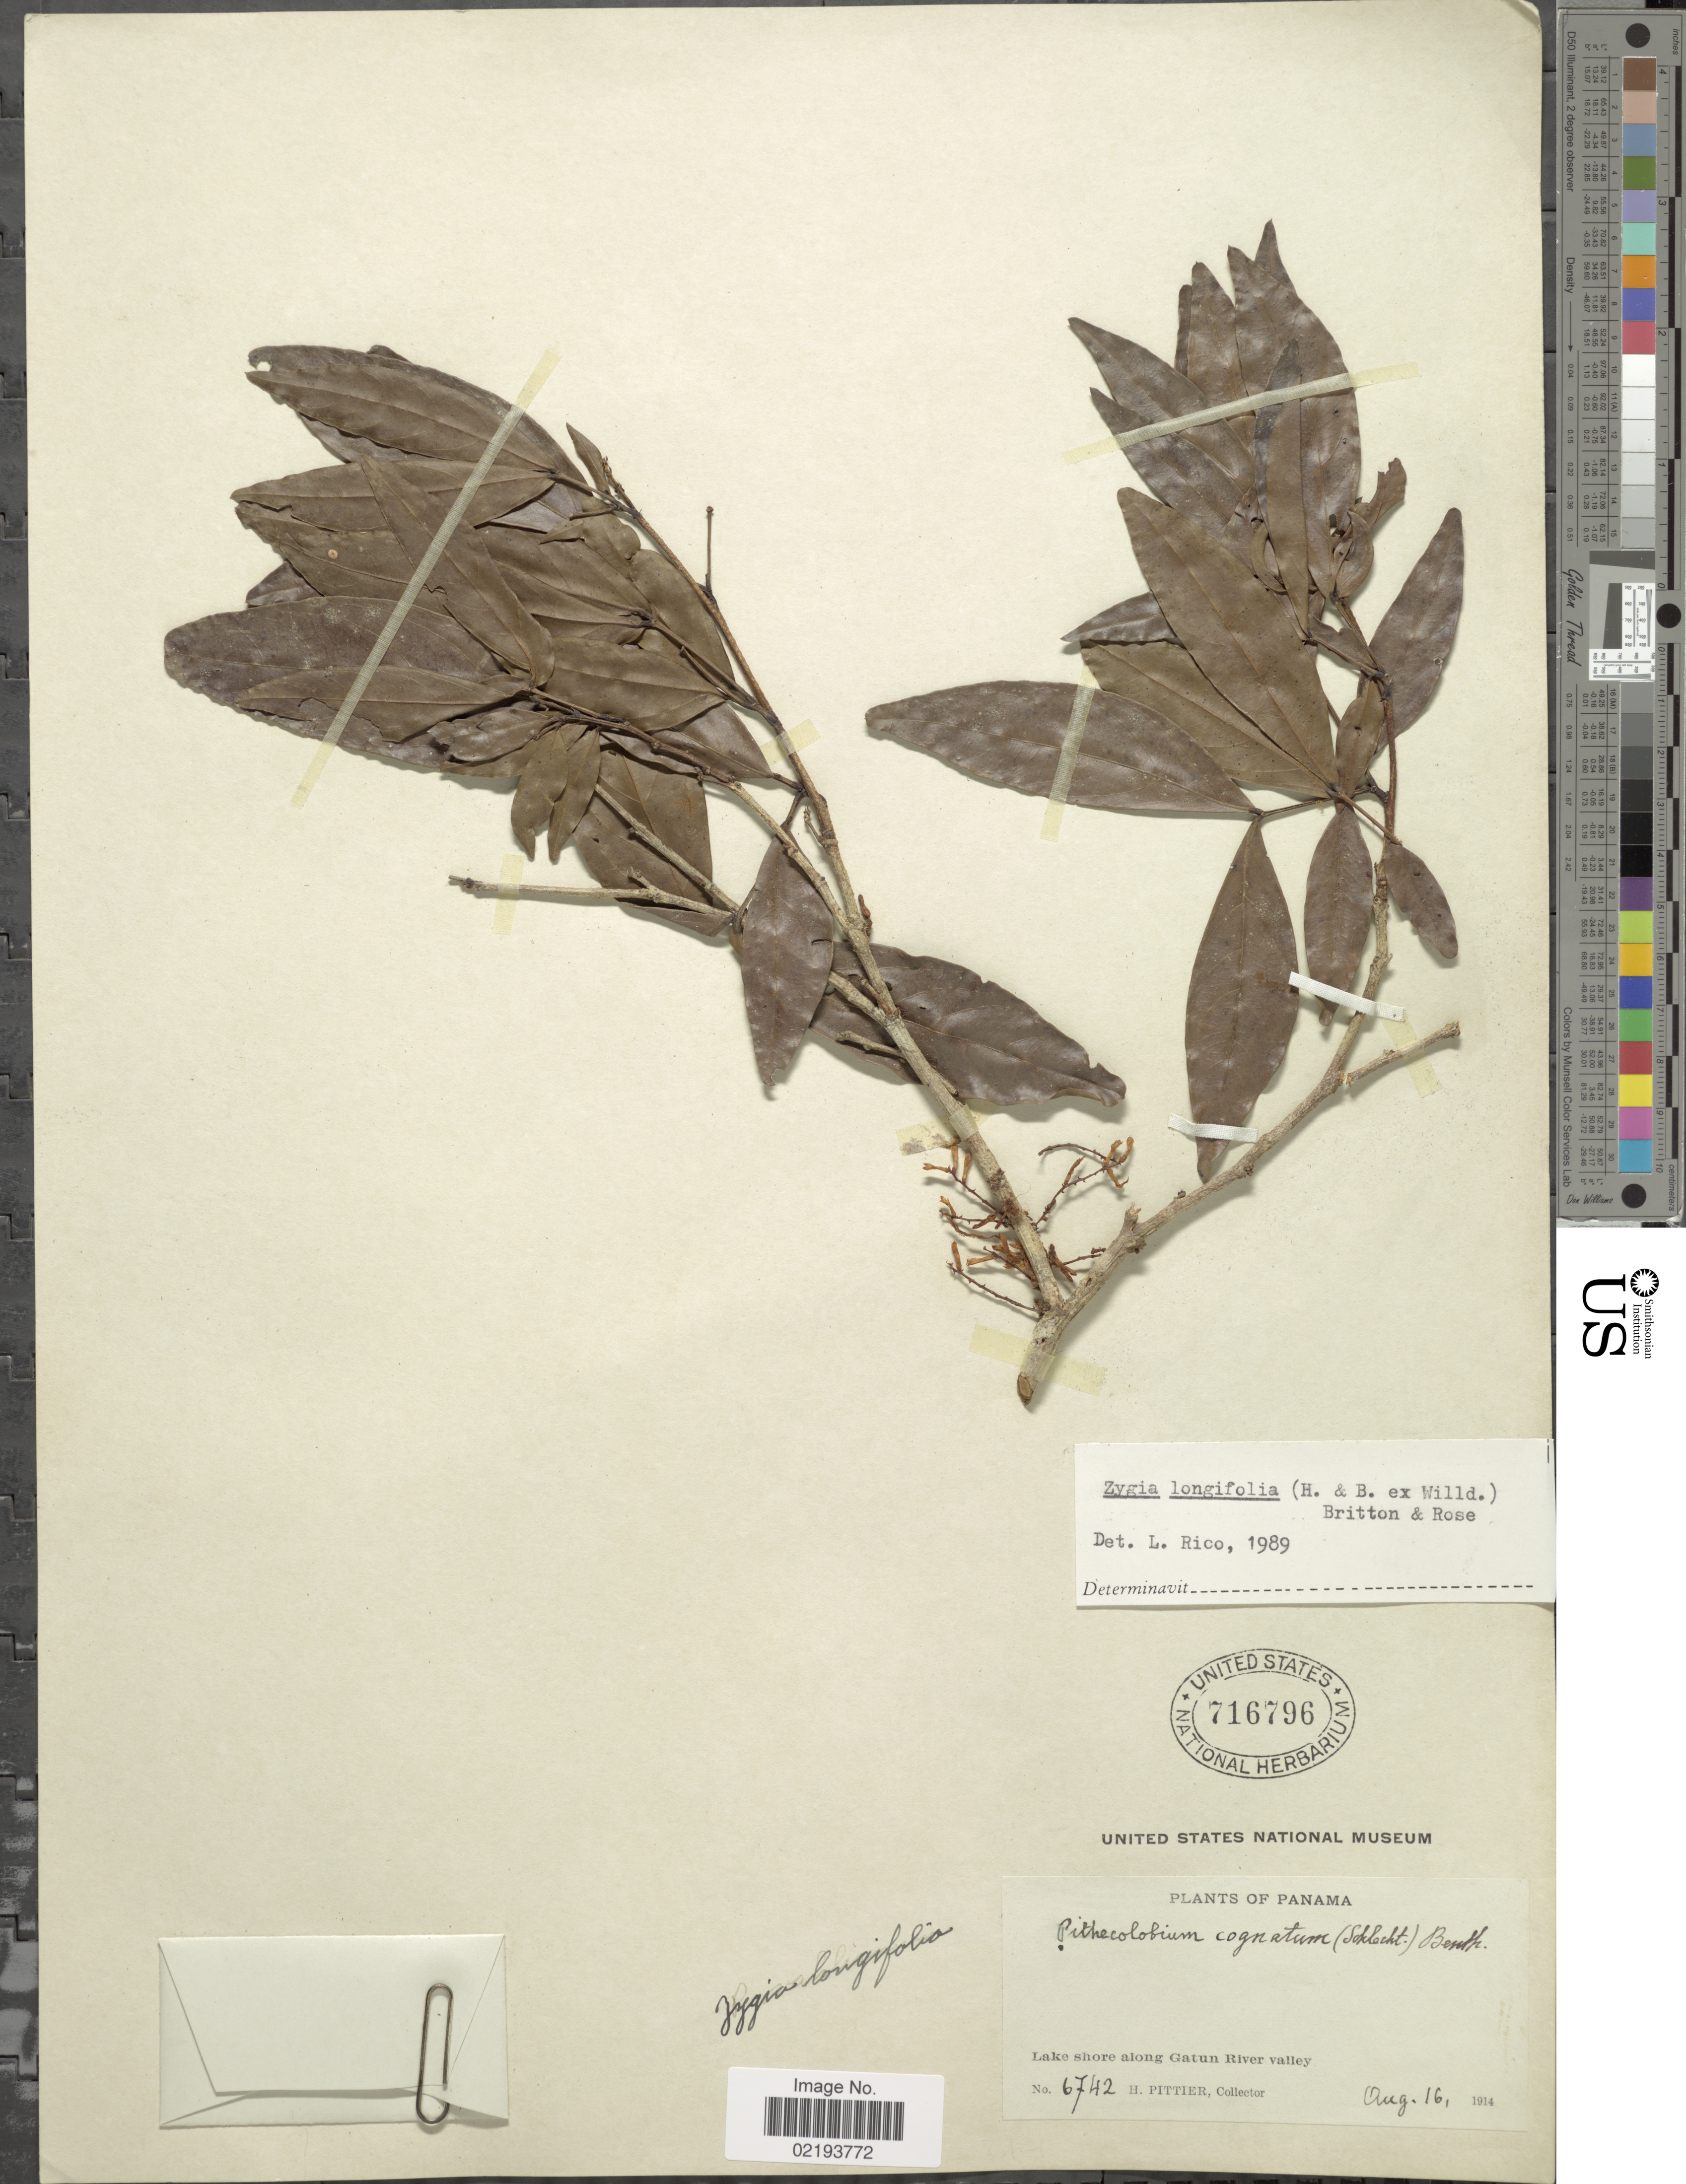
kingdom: Plantae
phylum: Tracheophyta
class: Magnoliopsida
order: Fabales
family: Fabaceae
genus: Zygia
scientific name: Zygia longifolia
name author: (Willd.) Britton & Rose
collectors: H. F. Pittier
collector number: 6742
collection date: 1914-08-16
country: Panama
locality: Lake shore along Gatun River valley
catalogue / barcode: US 716796